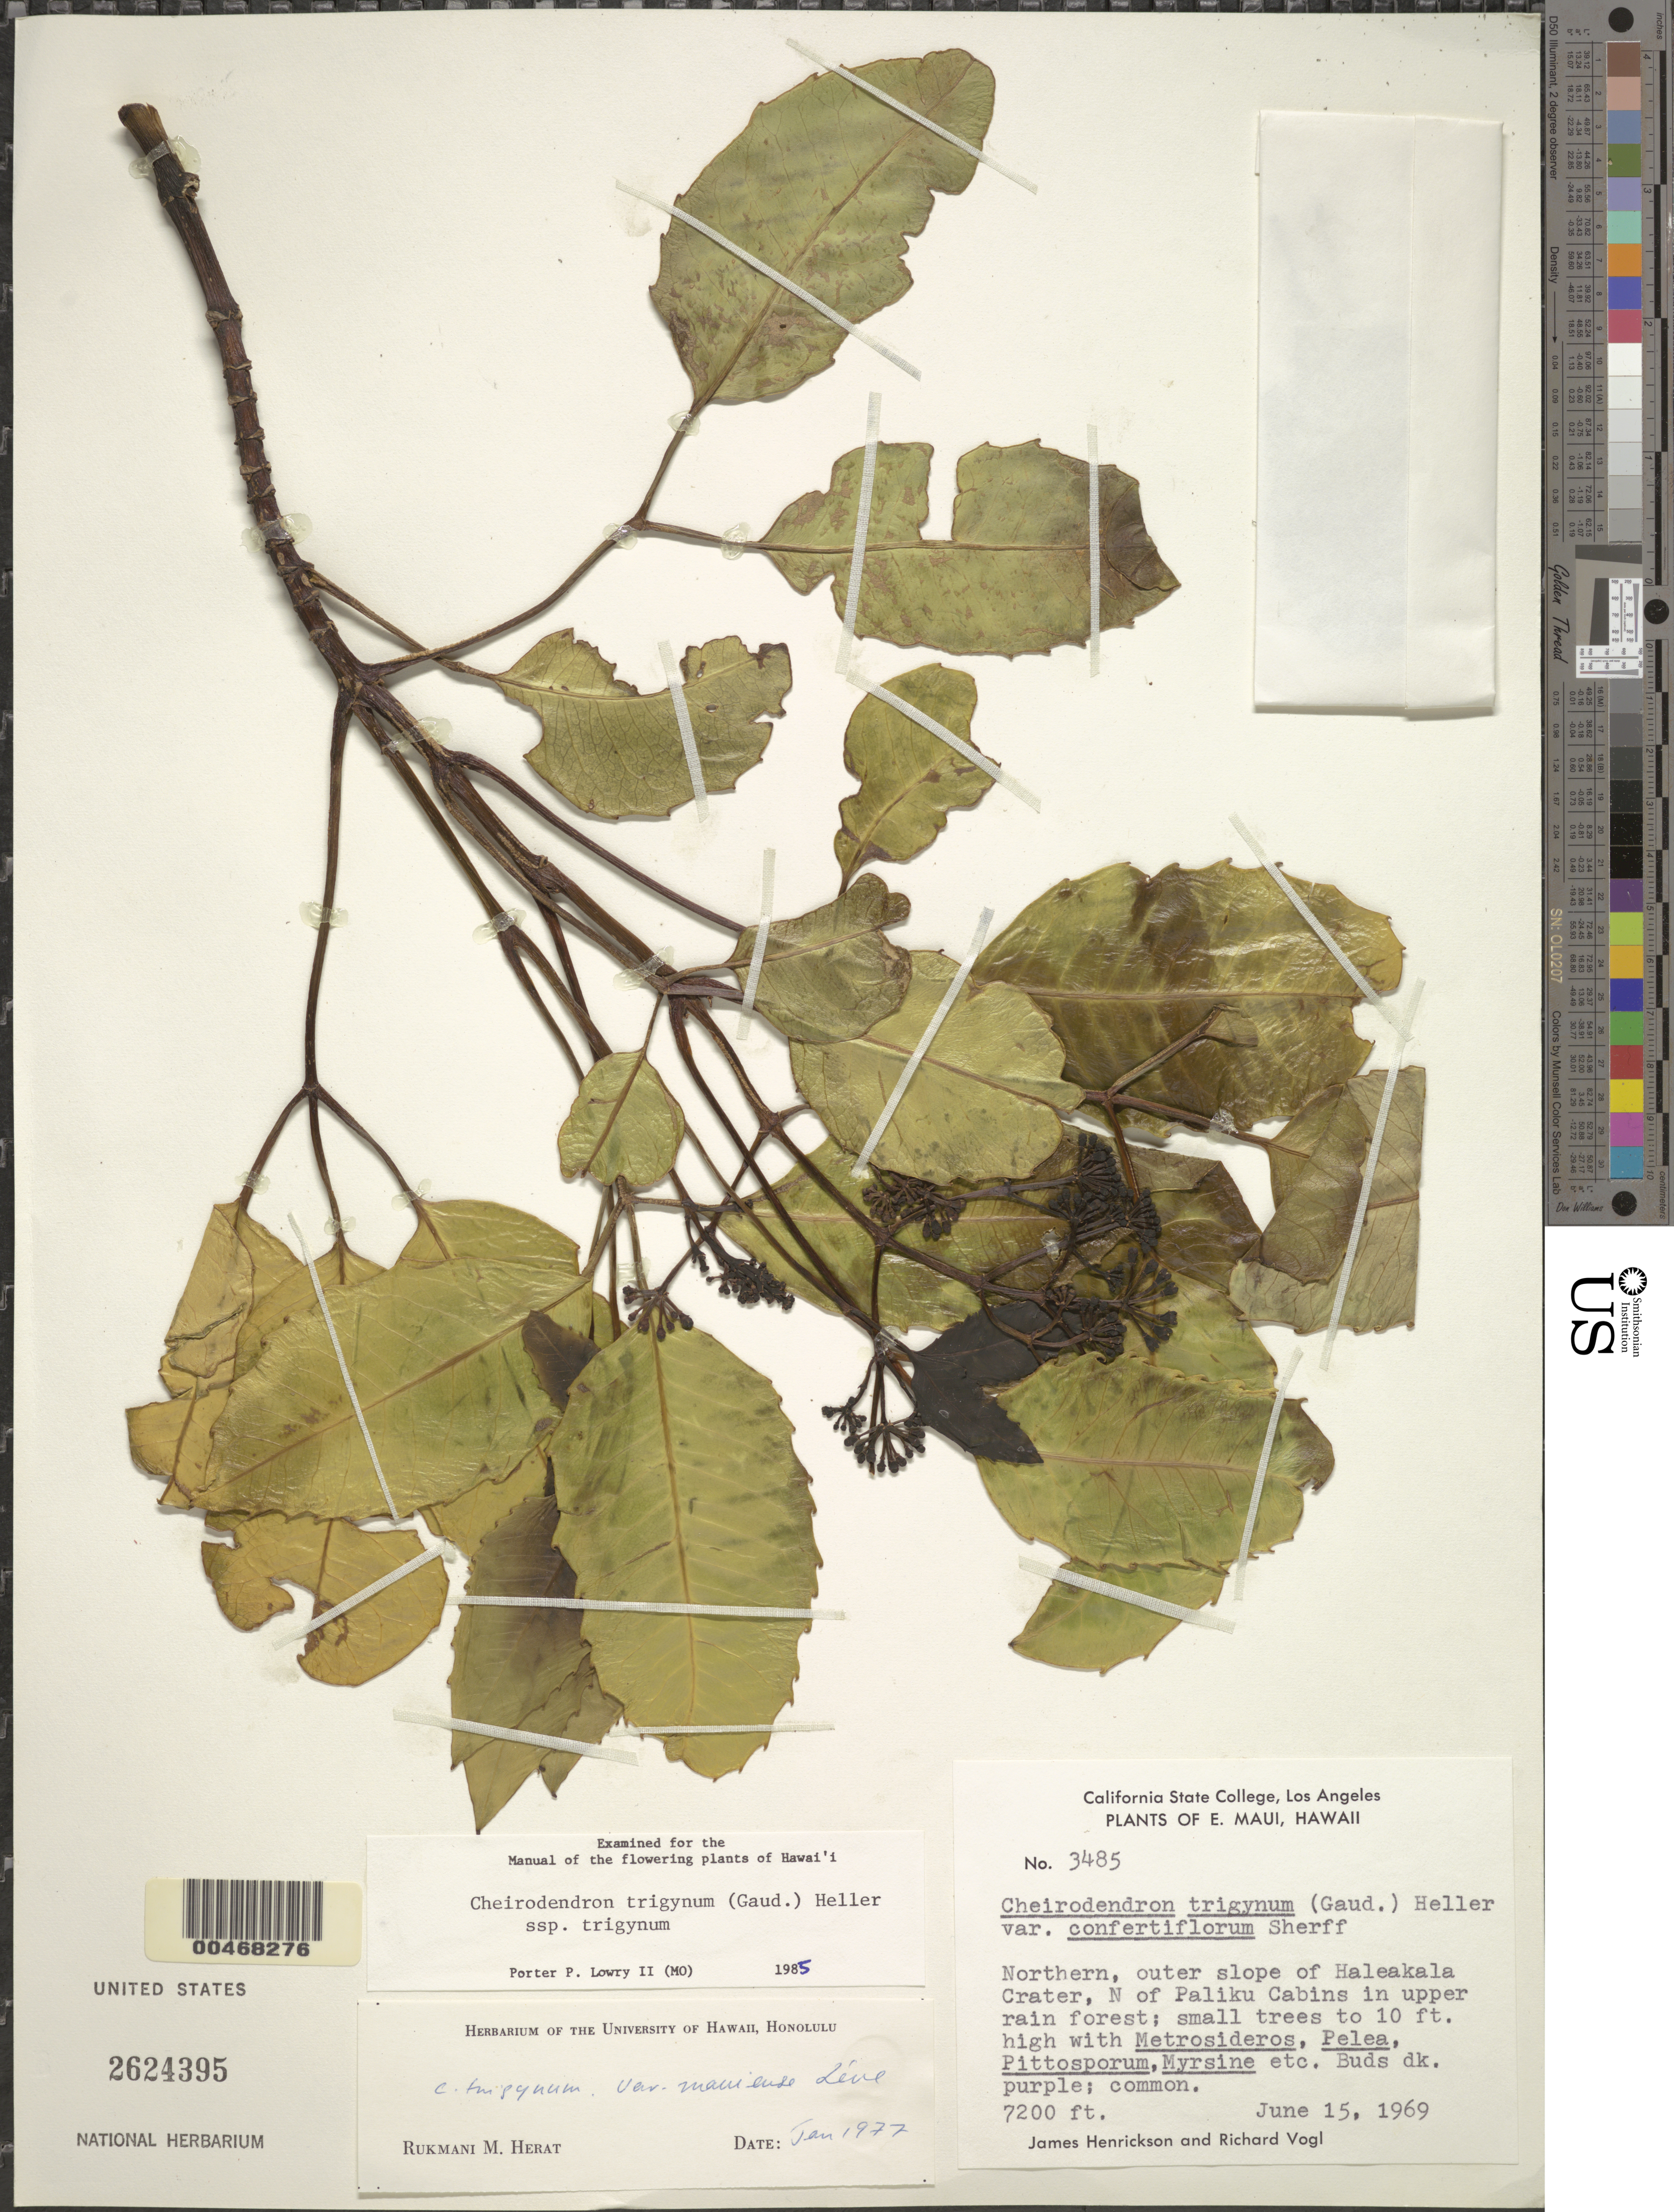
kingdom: Plantae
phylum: Tracheophyta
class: Magnoliopsida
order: Apiales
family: Araliaceae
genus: Cheirodendron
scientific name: Cheirodendron trigynum subsp. trigynum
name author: (Gaudich.) A. Heller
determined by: Lowry, P. P., (MO), Missouri Botanical Garden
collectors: J. S. Henrickson & R. Vogl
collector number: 3485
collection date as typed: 15 Jun 1969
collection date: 1969-06-15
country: United States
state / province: Hawaii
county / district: Maui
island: Maui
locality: E. Maui, N outer slope of Haleakala Crater, N of Paliku Cabins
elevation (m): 2195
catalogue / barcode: US 2624395